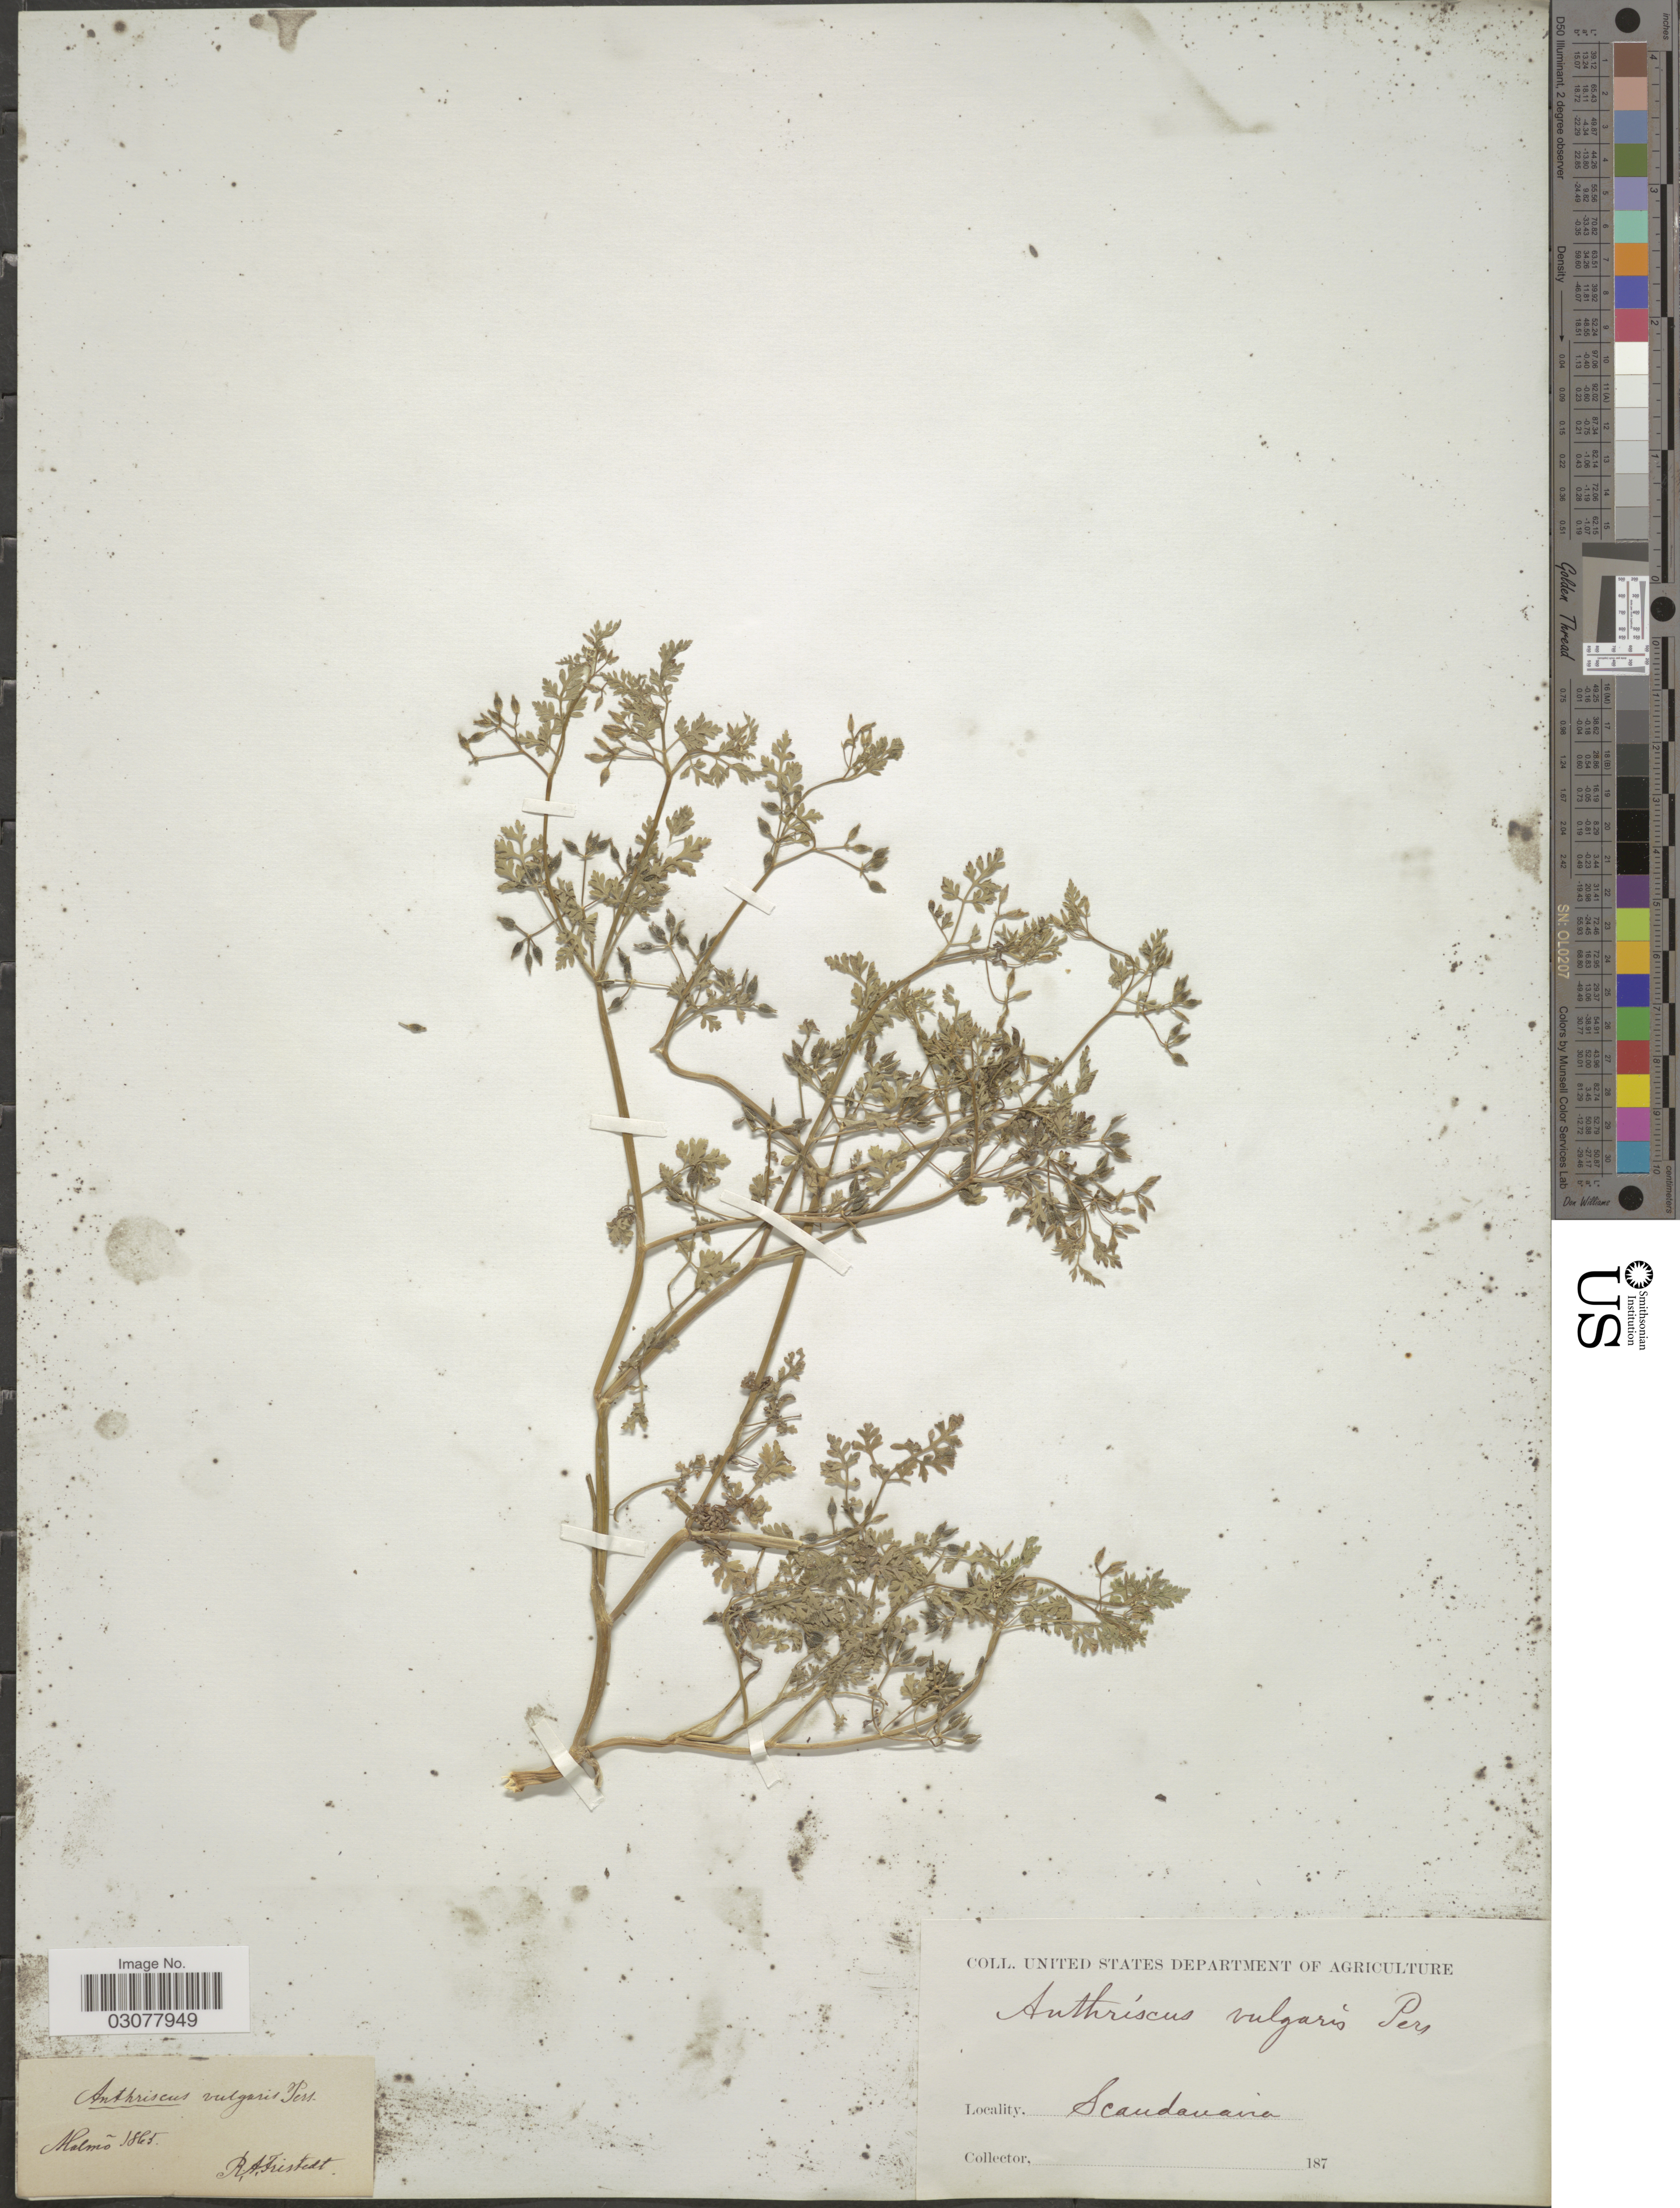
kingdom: Plantae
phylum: Tracheophyta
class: Magnoliopsida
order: Apiales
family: Apiaceae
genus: Anthriscus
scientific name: Anthriscus caucalis var. caucalis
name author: M. Bieb.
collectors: R. Tristedt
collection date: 1865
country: Sweden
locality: Malmõ.